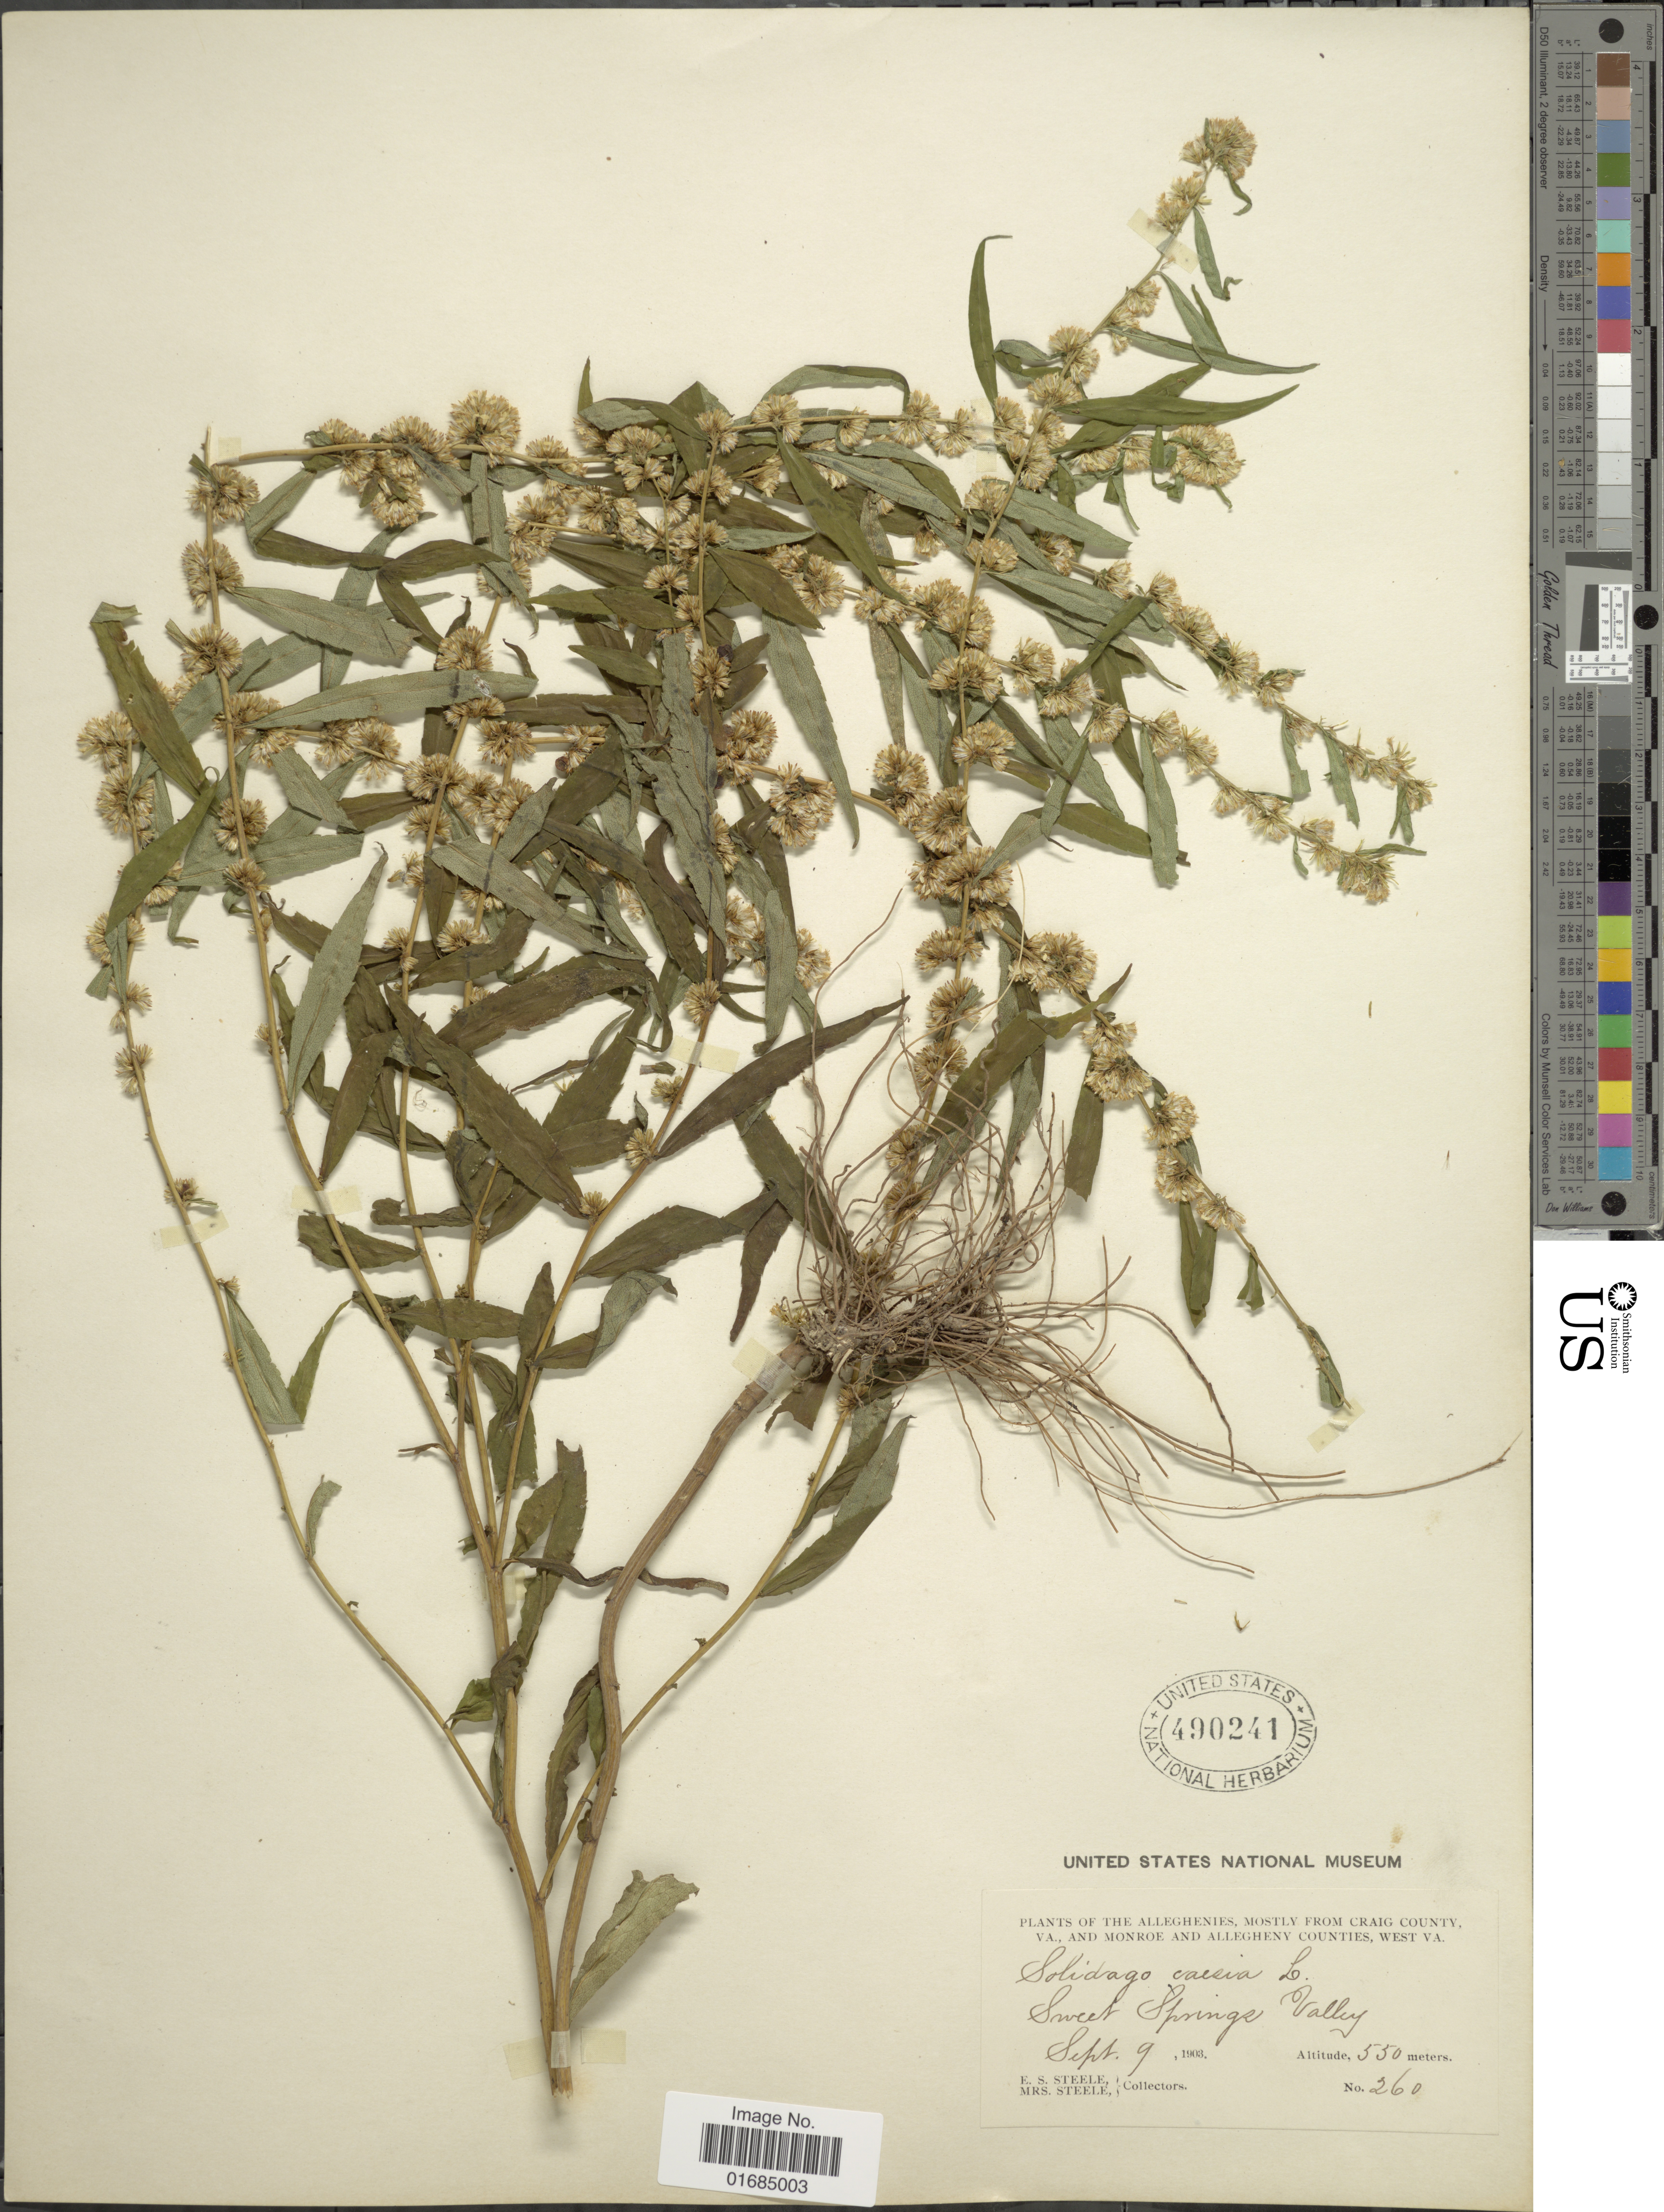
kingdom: Plantae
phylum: Tracheophyta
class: Magnoliopsida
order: Asterales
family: Asteraceae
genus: Solidago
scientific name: Solidago caesia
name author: L.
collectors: E. Steele & Mrs. E. S. Steele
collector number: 260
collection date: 1903-09-09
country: United States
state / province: Virginia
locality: The Alleghenies, mostly from Craig County, VA. and Monroe and Allegheny, Counties, West VA.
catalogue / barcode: US 490241